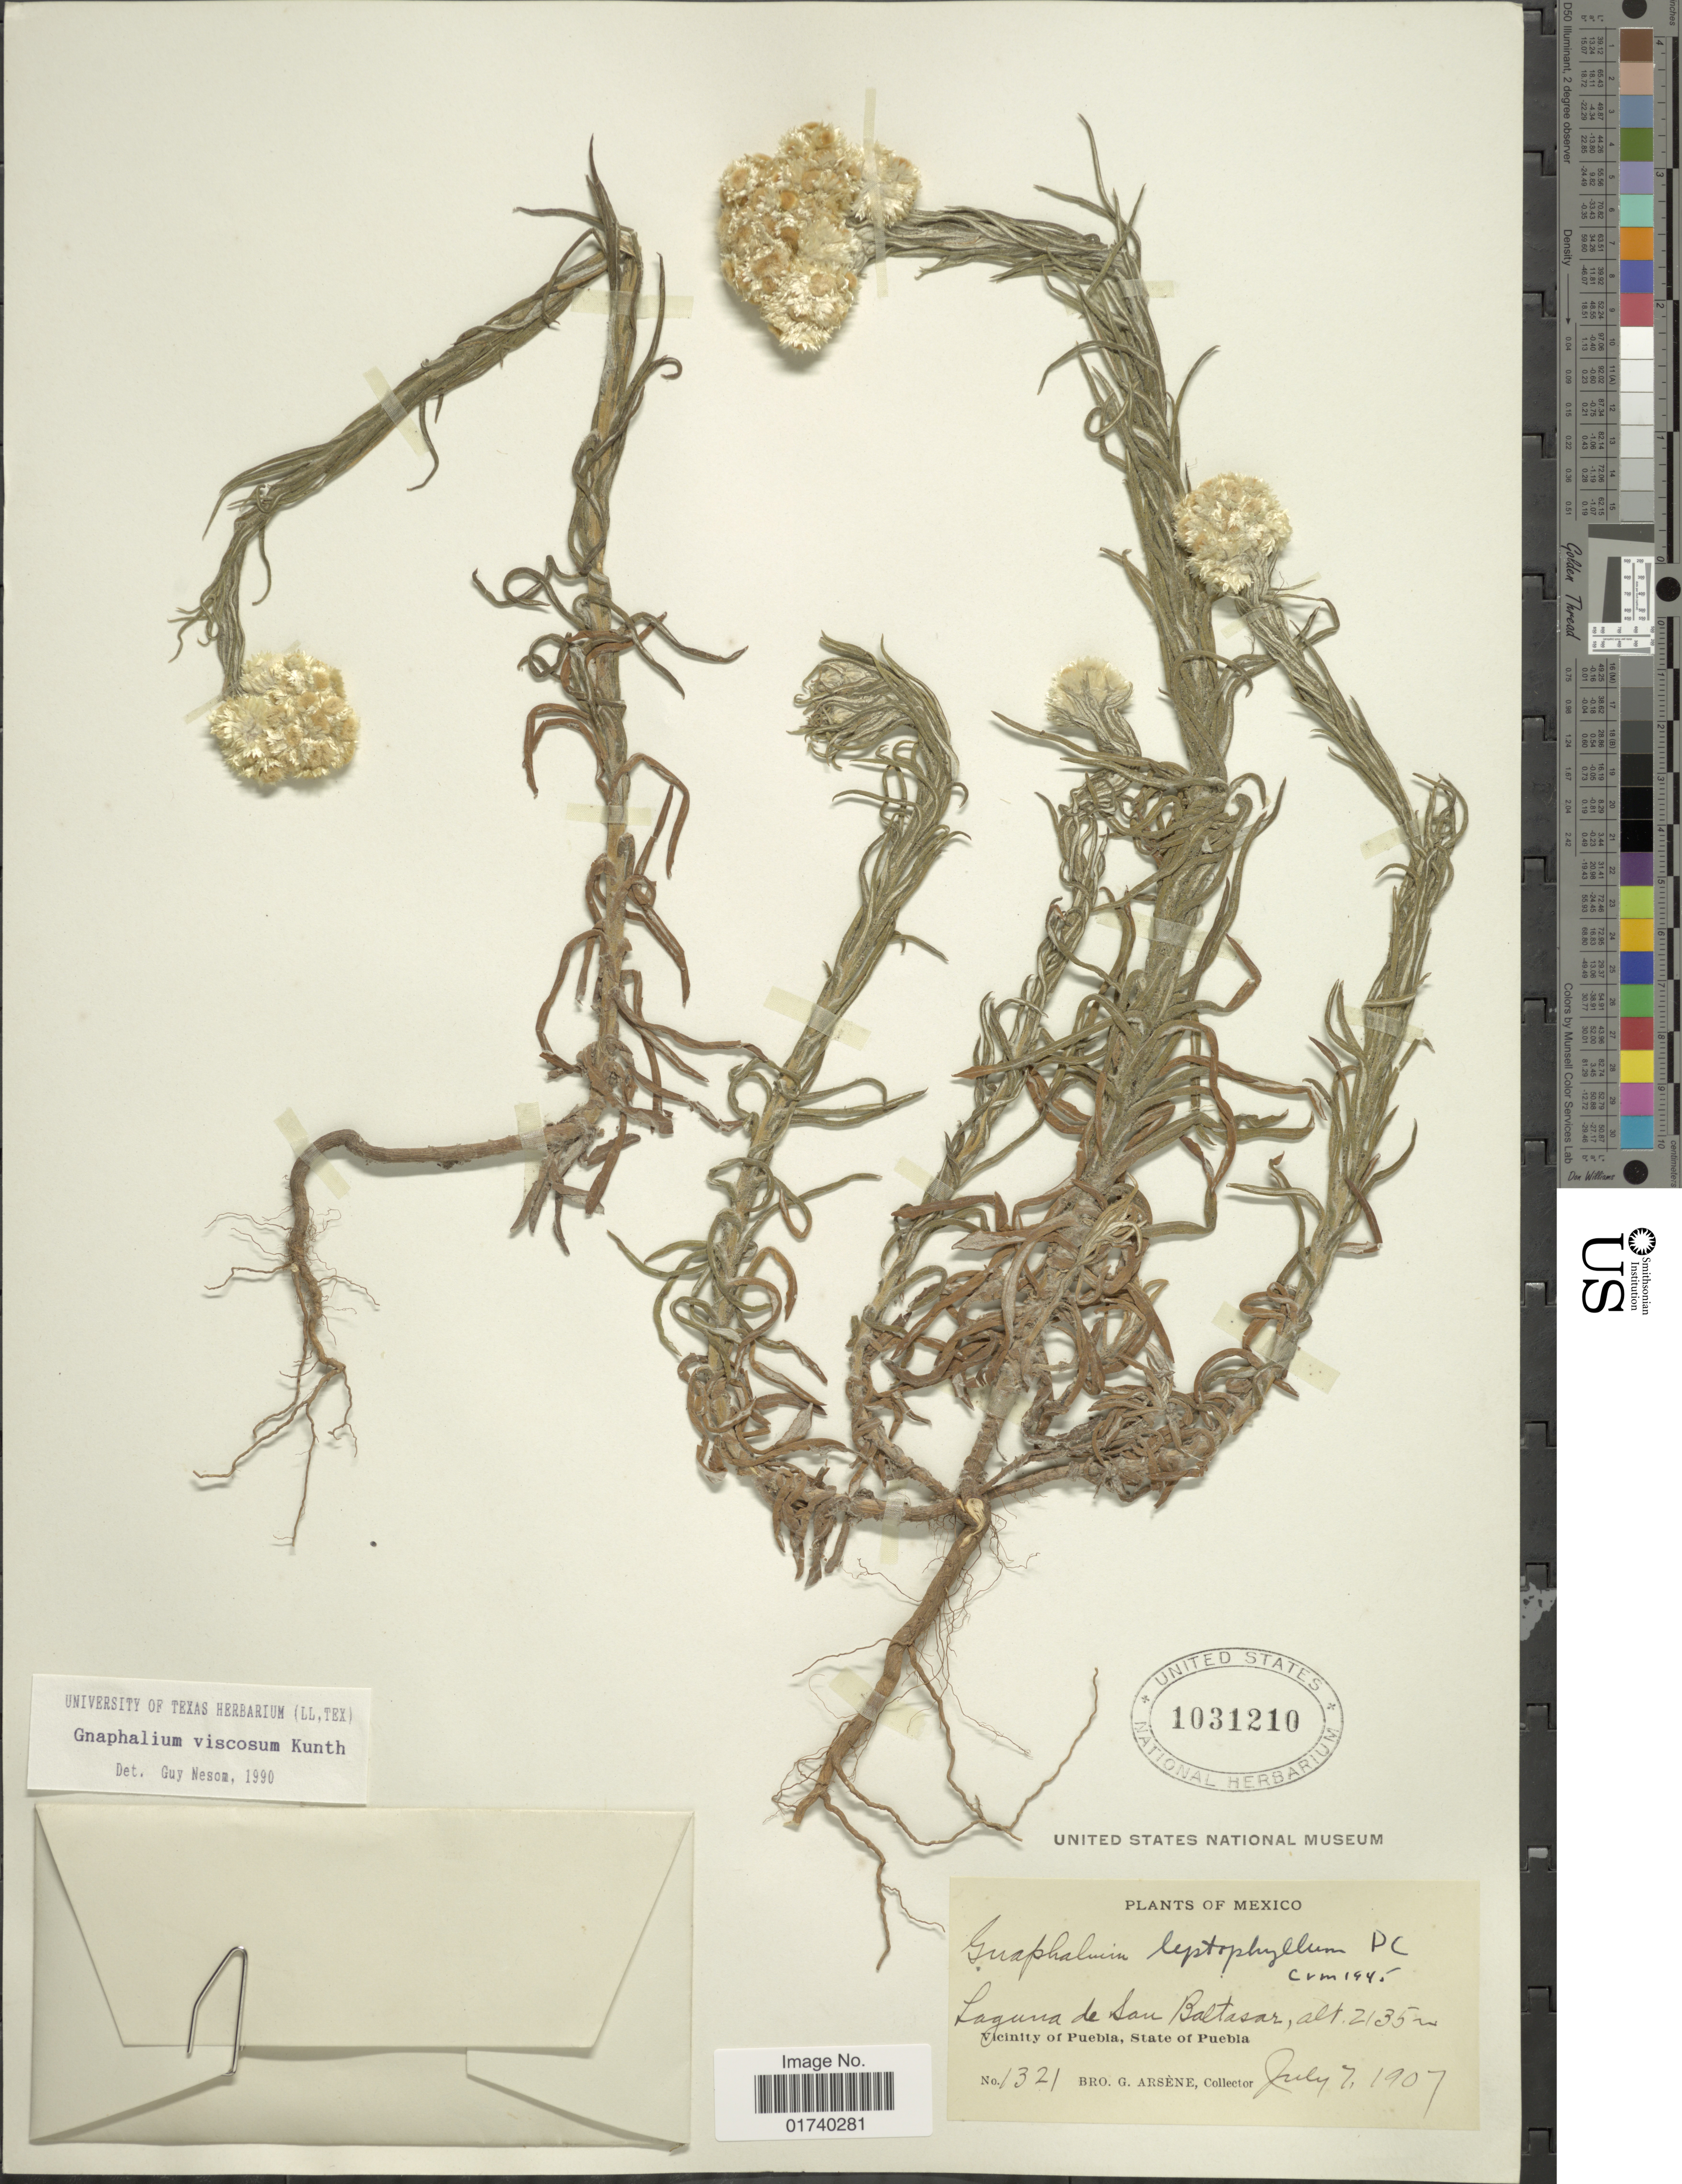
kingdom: Plantae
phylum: Tracheophyta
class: Magnoliopsida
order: Asterales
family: Asteraceae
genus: Pseudognaphalium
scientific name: Pseudognaphalium viscosum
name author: (Kunth) Anderb.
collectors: Bro. G. Arsène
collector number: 1321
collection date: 1907-07-07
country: Mexico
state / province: Puebla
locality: Laguna de San Baltasar, Vicinity of Puebla, State of Puebla.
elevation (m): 2135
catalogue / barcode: US 1031210